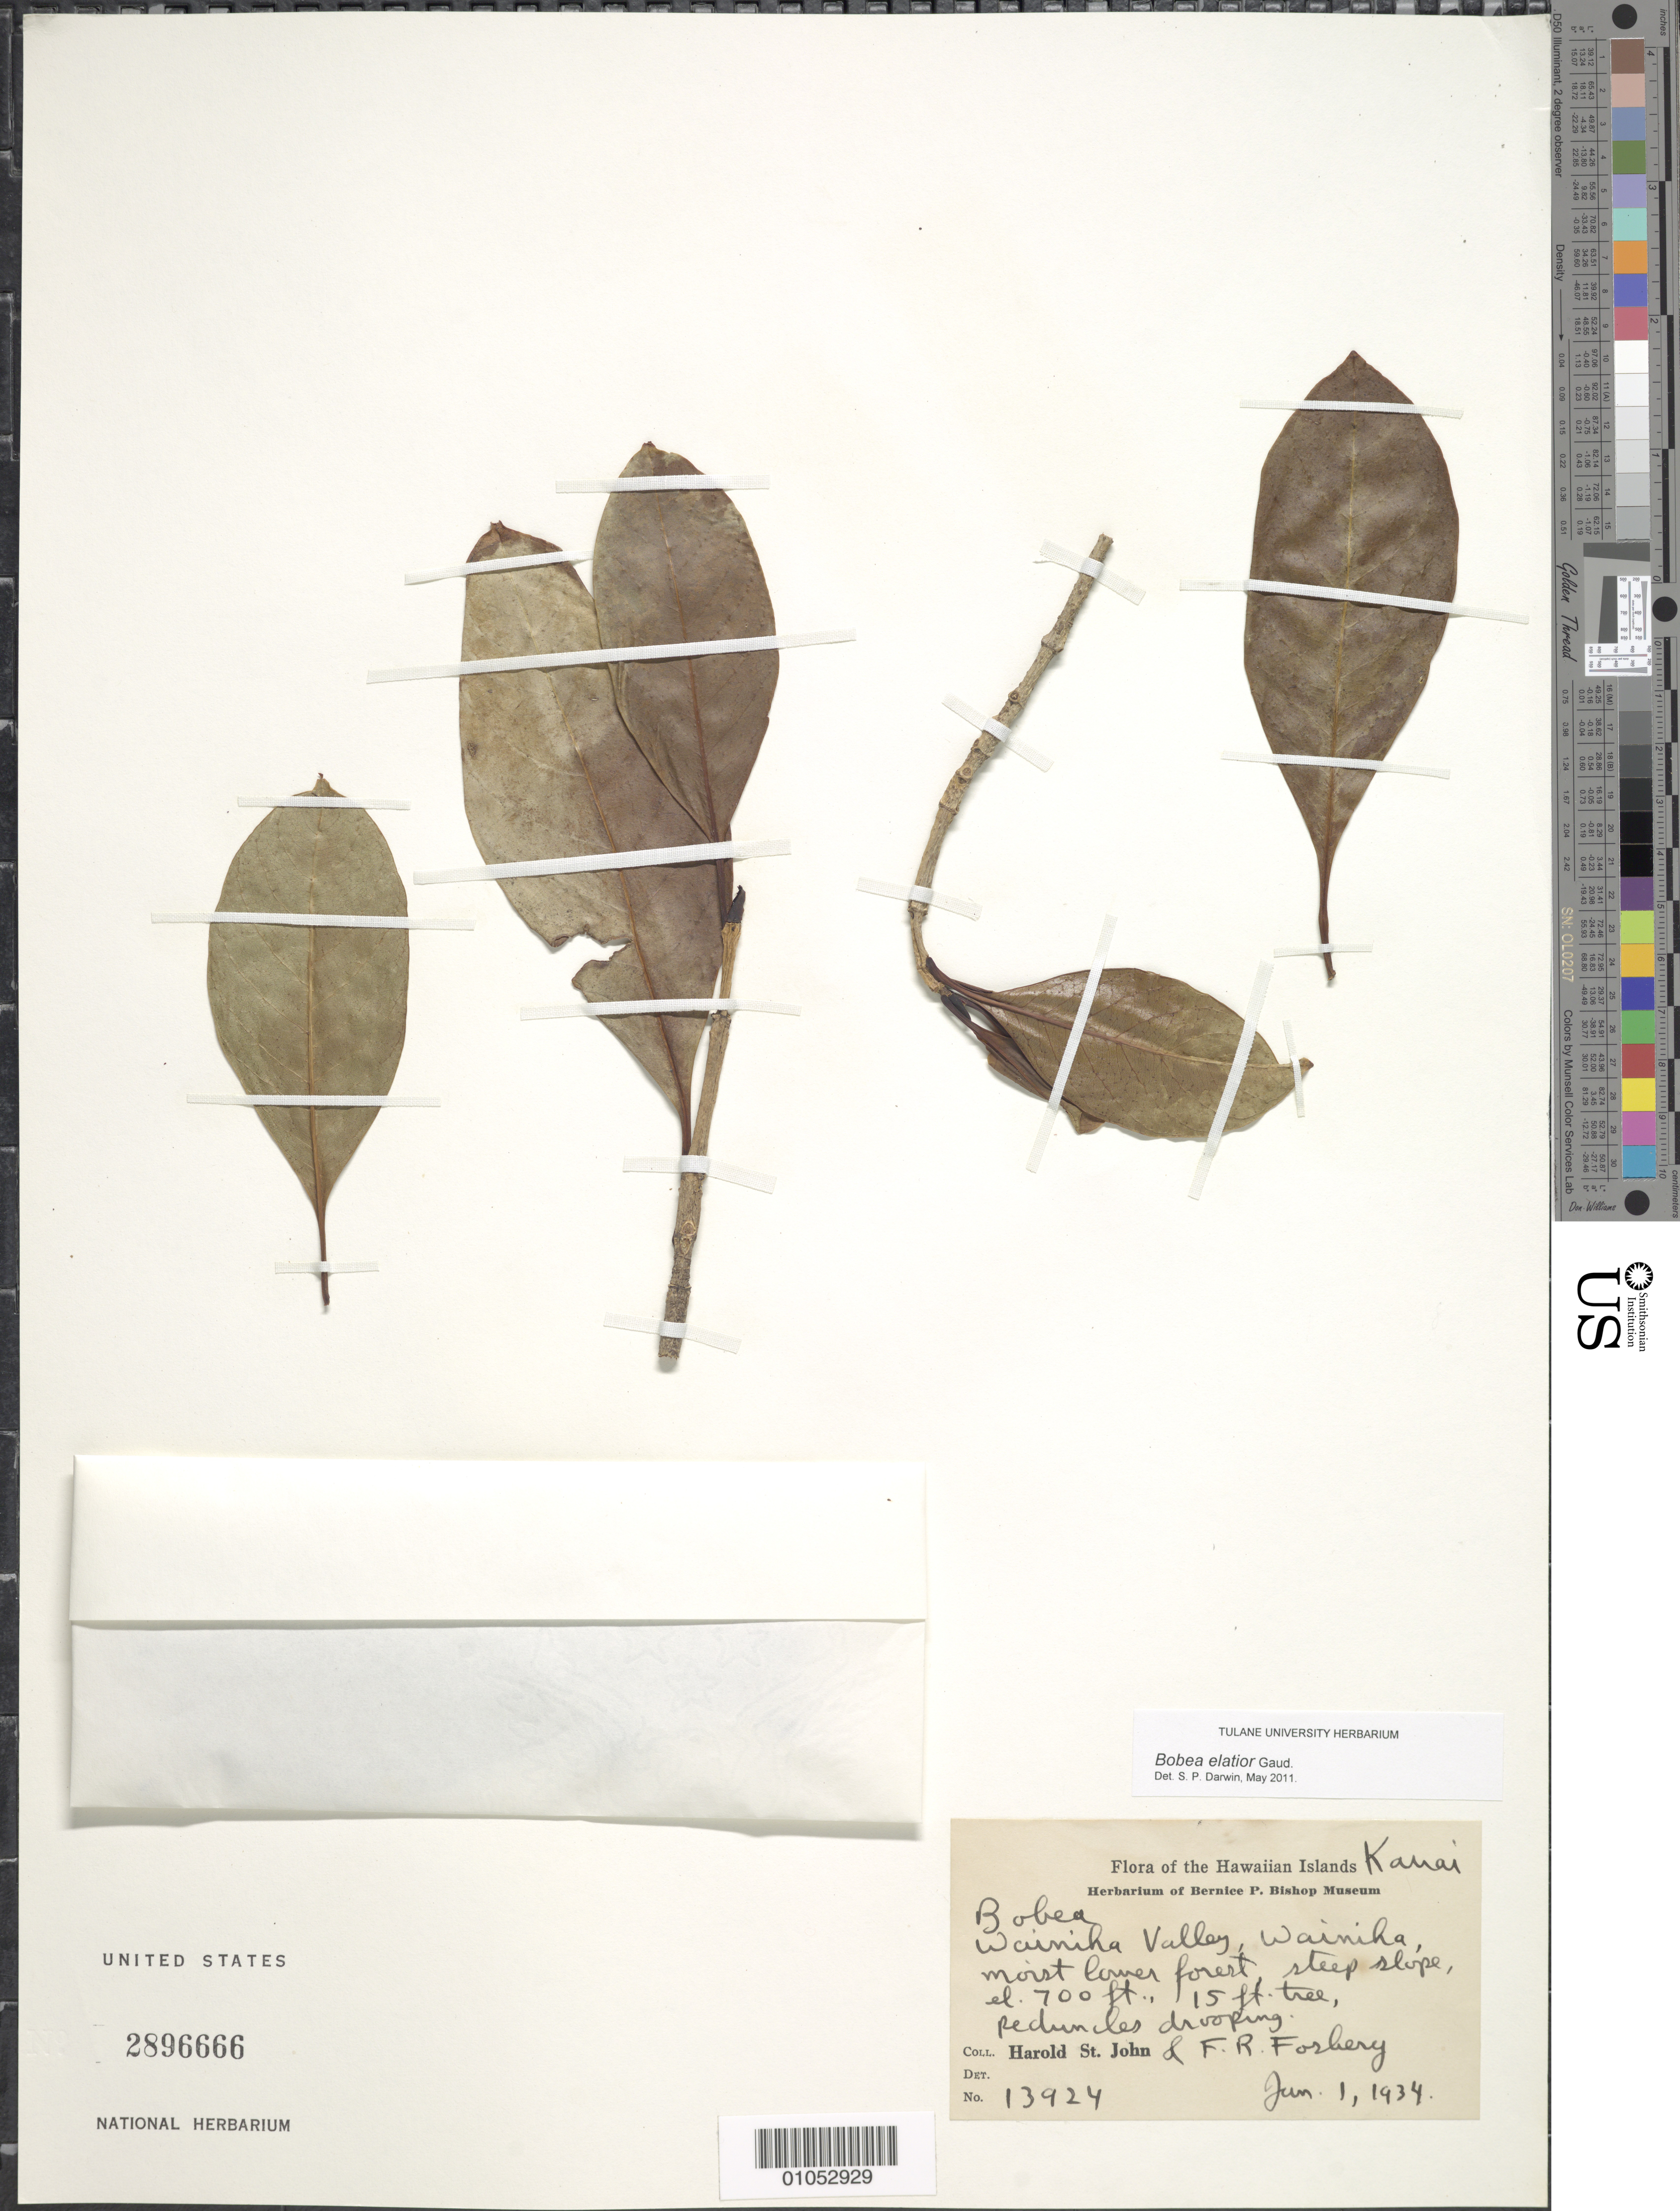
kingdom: Plantae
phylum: Tracheophyta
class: Magnoliopsida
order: Gentianales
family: Rubiaceae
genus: Bobea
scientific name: Bobea elatior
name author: Gaudich.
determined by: Darwin, S. P.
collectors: H. St. John & F. R. Fosberg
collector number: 13924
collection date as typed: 1 Jan 1934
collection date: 1934-01-01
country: United States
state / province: Hawaii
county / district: Kauai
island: Kaua'i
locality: Wainiha Valley, Wainiha, moist lower forest, steep slope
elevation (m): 213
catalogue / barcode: US 2896666